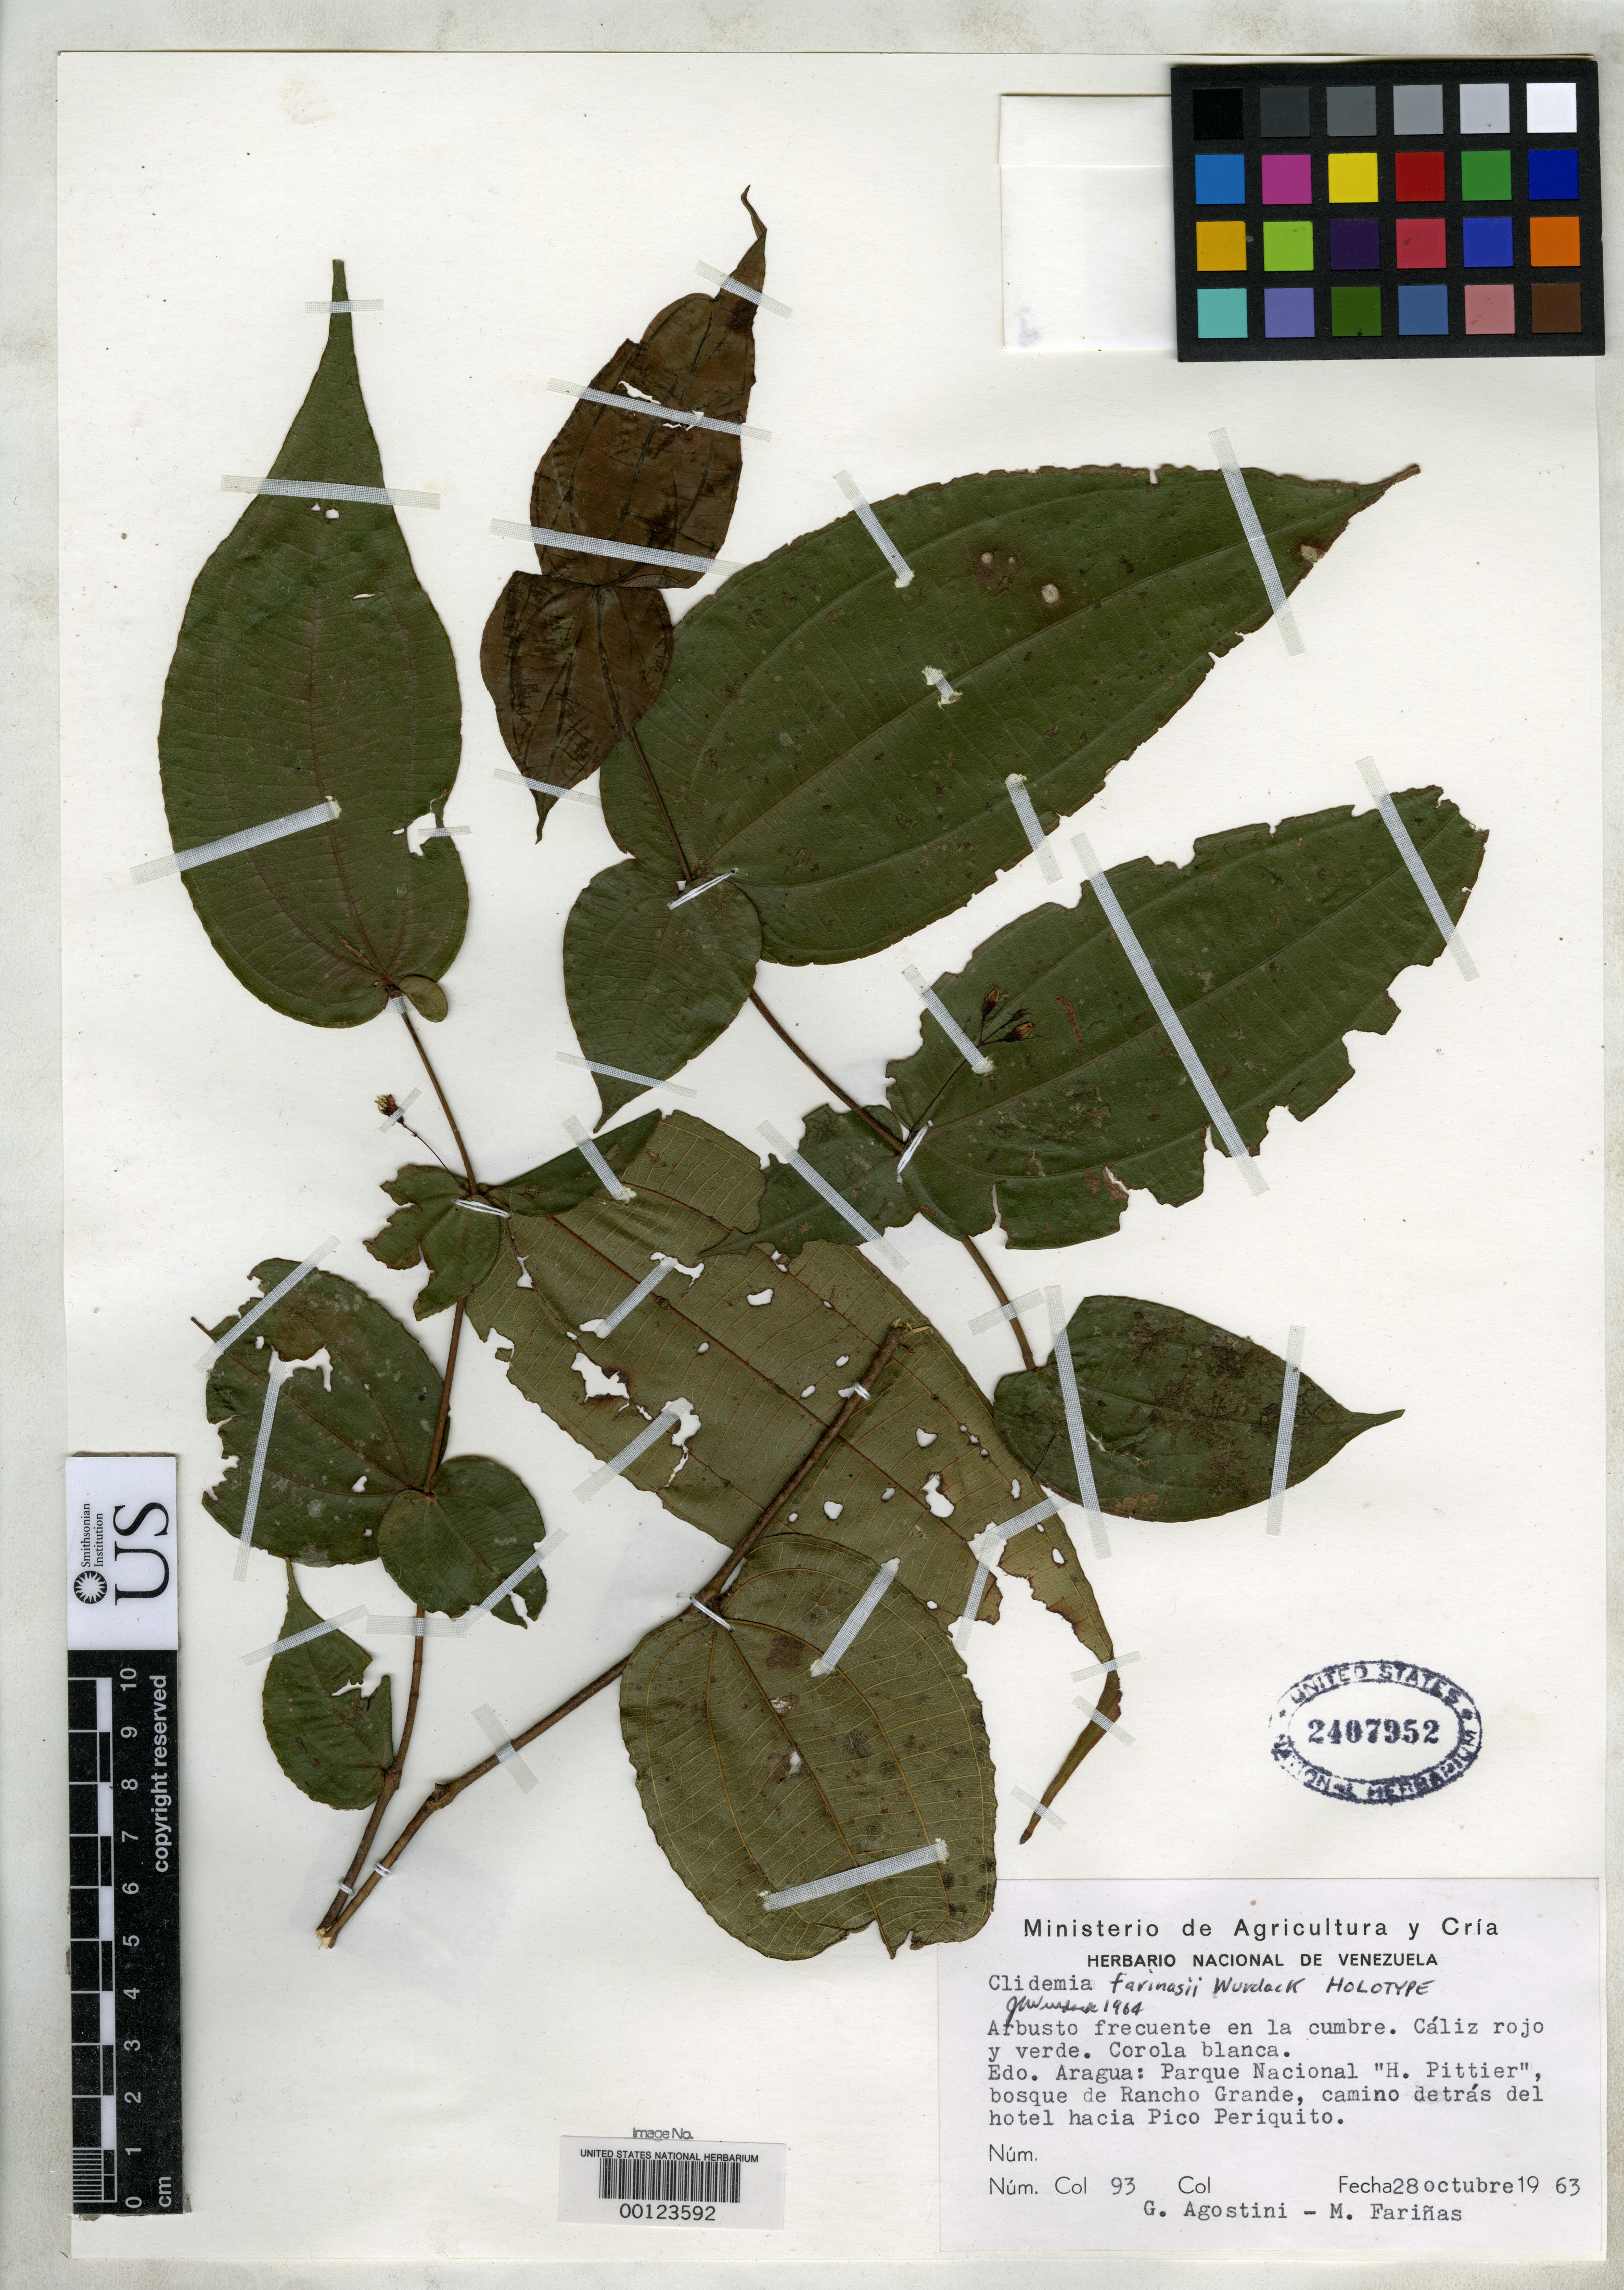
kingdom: Plantae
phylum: Tracheophyta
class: Magnoliopsida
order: Myrtales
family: Melastomataceae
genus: Clidemia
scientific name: Clidemia farinasii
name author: Wurdack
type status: Holotype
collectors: G. Agostini & M. Fariñas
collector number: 93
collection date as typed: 28 Oct 1963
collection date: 1963-10-28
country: Venezuela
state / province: Aragua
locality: Parque Nacional "H. Pittier".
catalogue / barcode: US 2407952